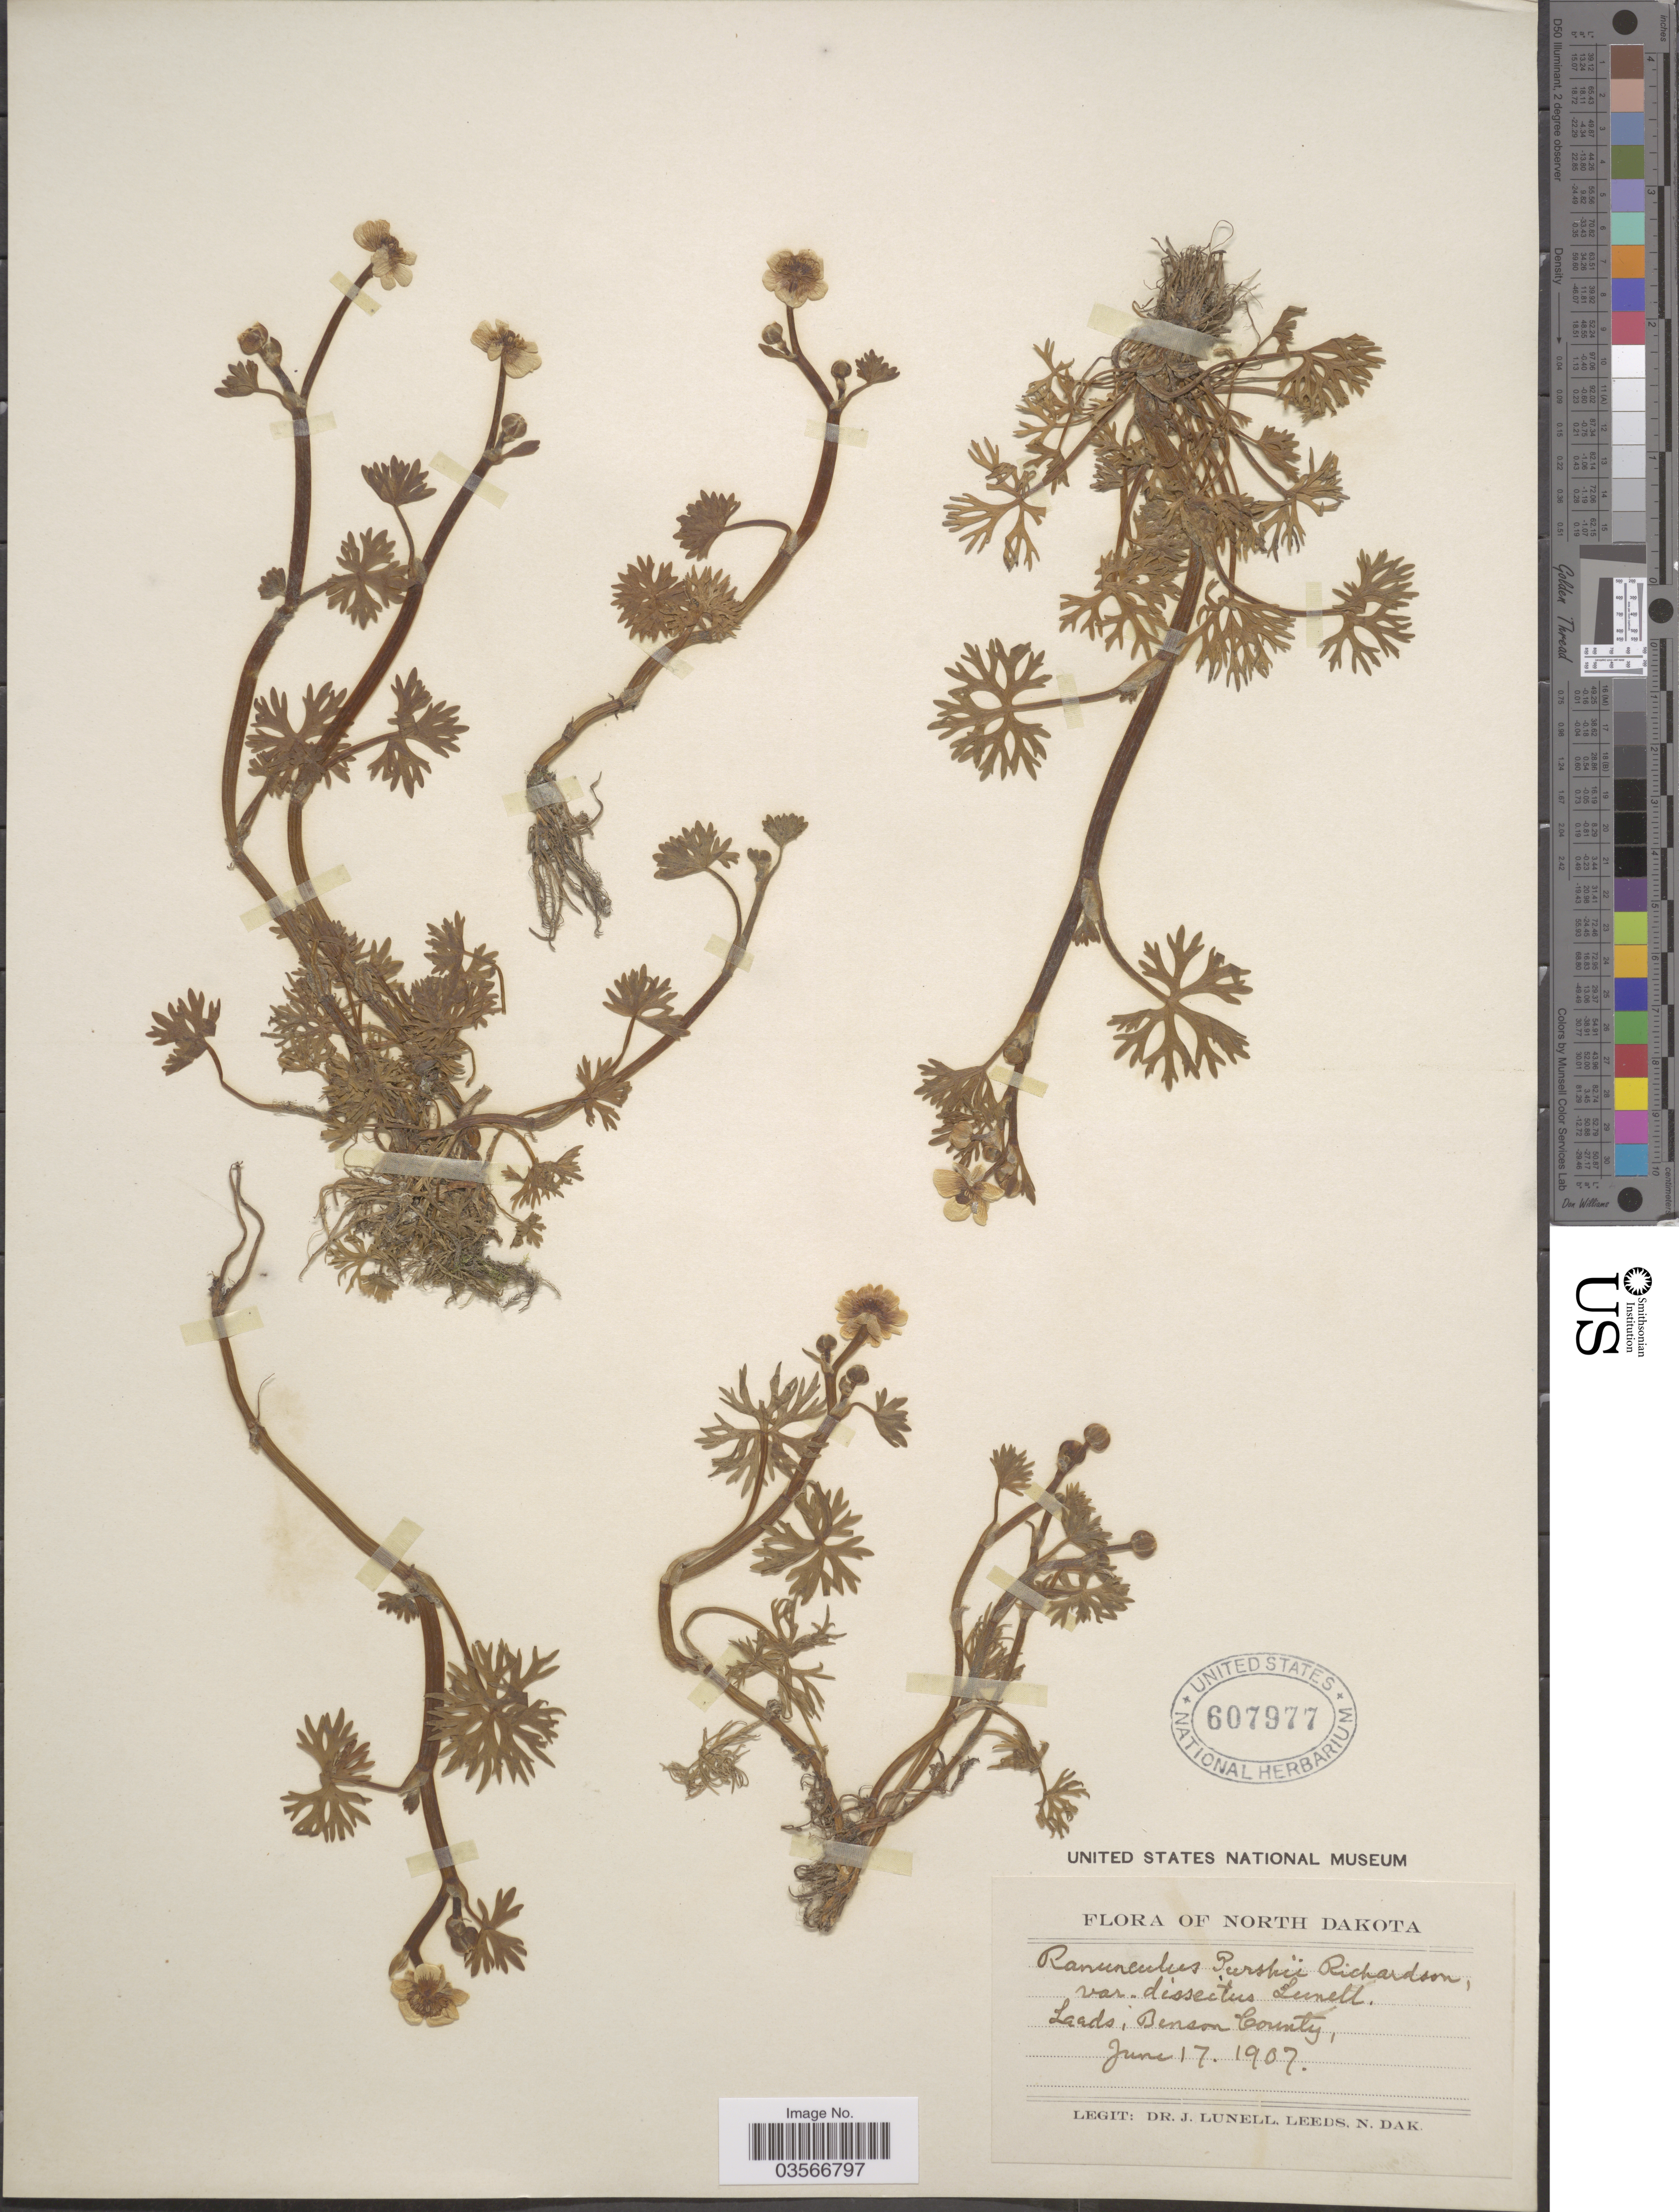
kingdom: Plantae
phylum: Tracheophyta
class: Magnoliopsida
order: Ranunculales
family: Ranunculaceae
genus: Ranunculus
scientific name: Ranunculus gmelinii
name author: DC.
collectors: J. Lunell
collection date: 1907-06-17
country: United States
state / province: North Dakota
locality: Leeds, Benson County.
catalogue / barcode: US 607977